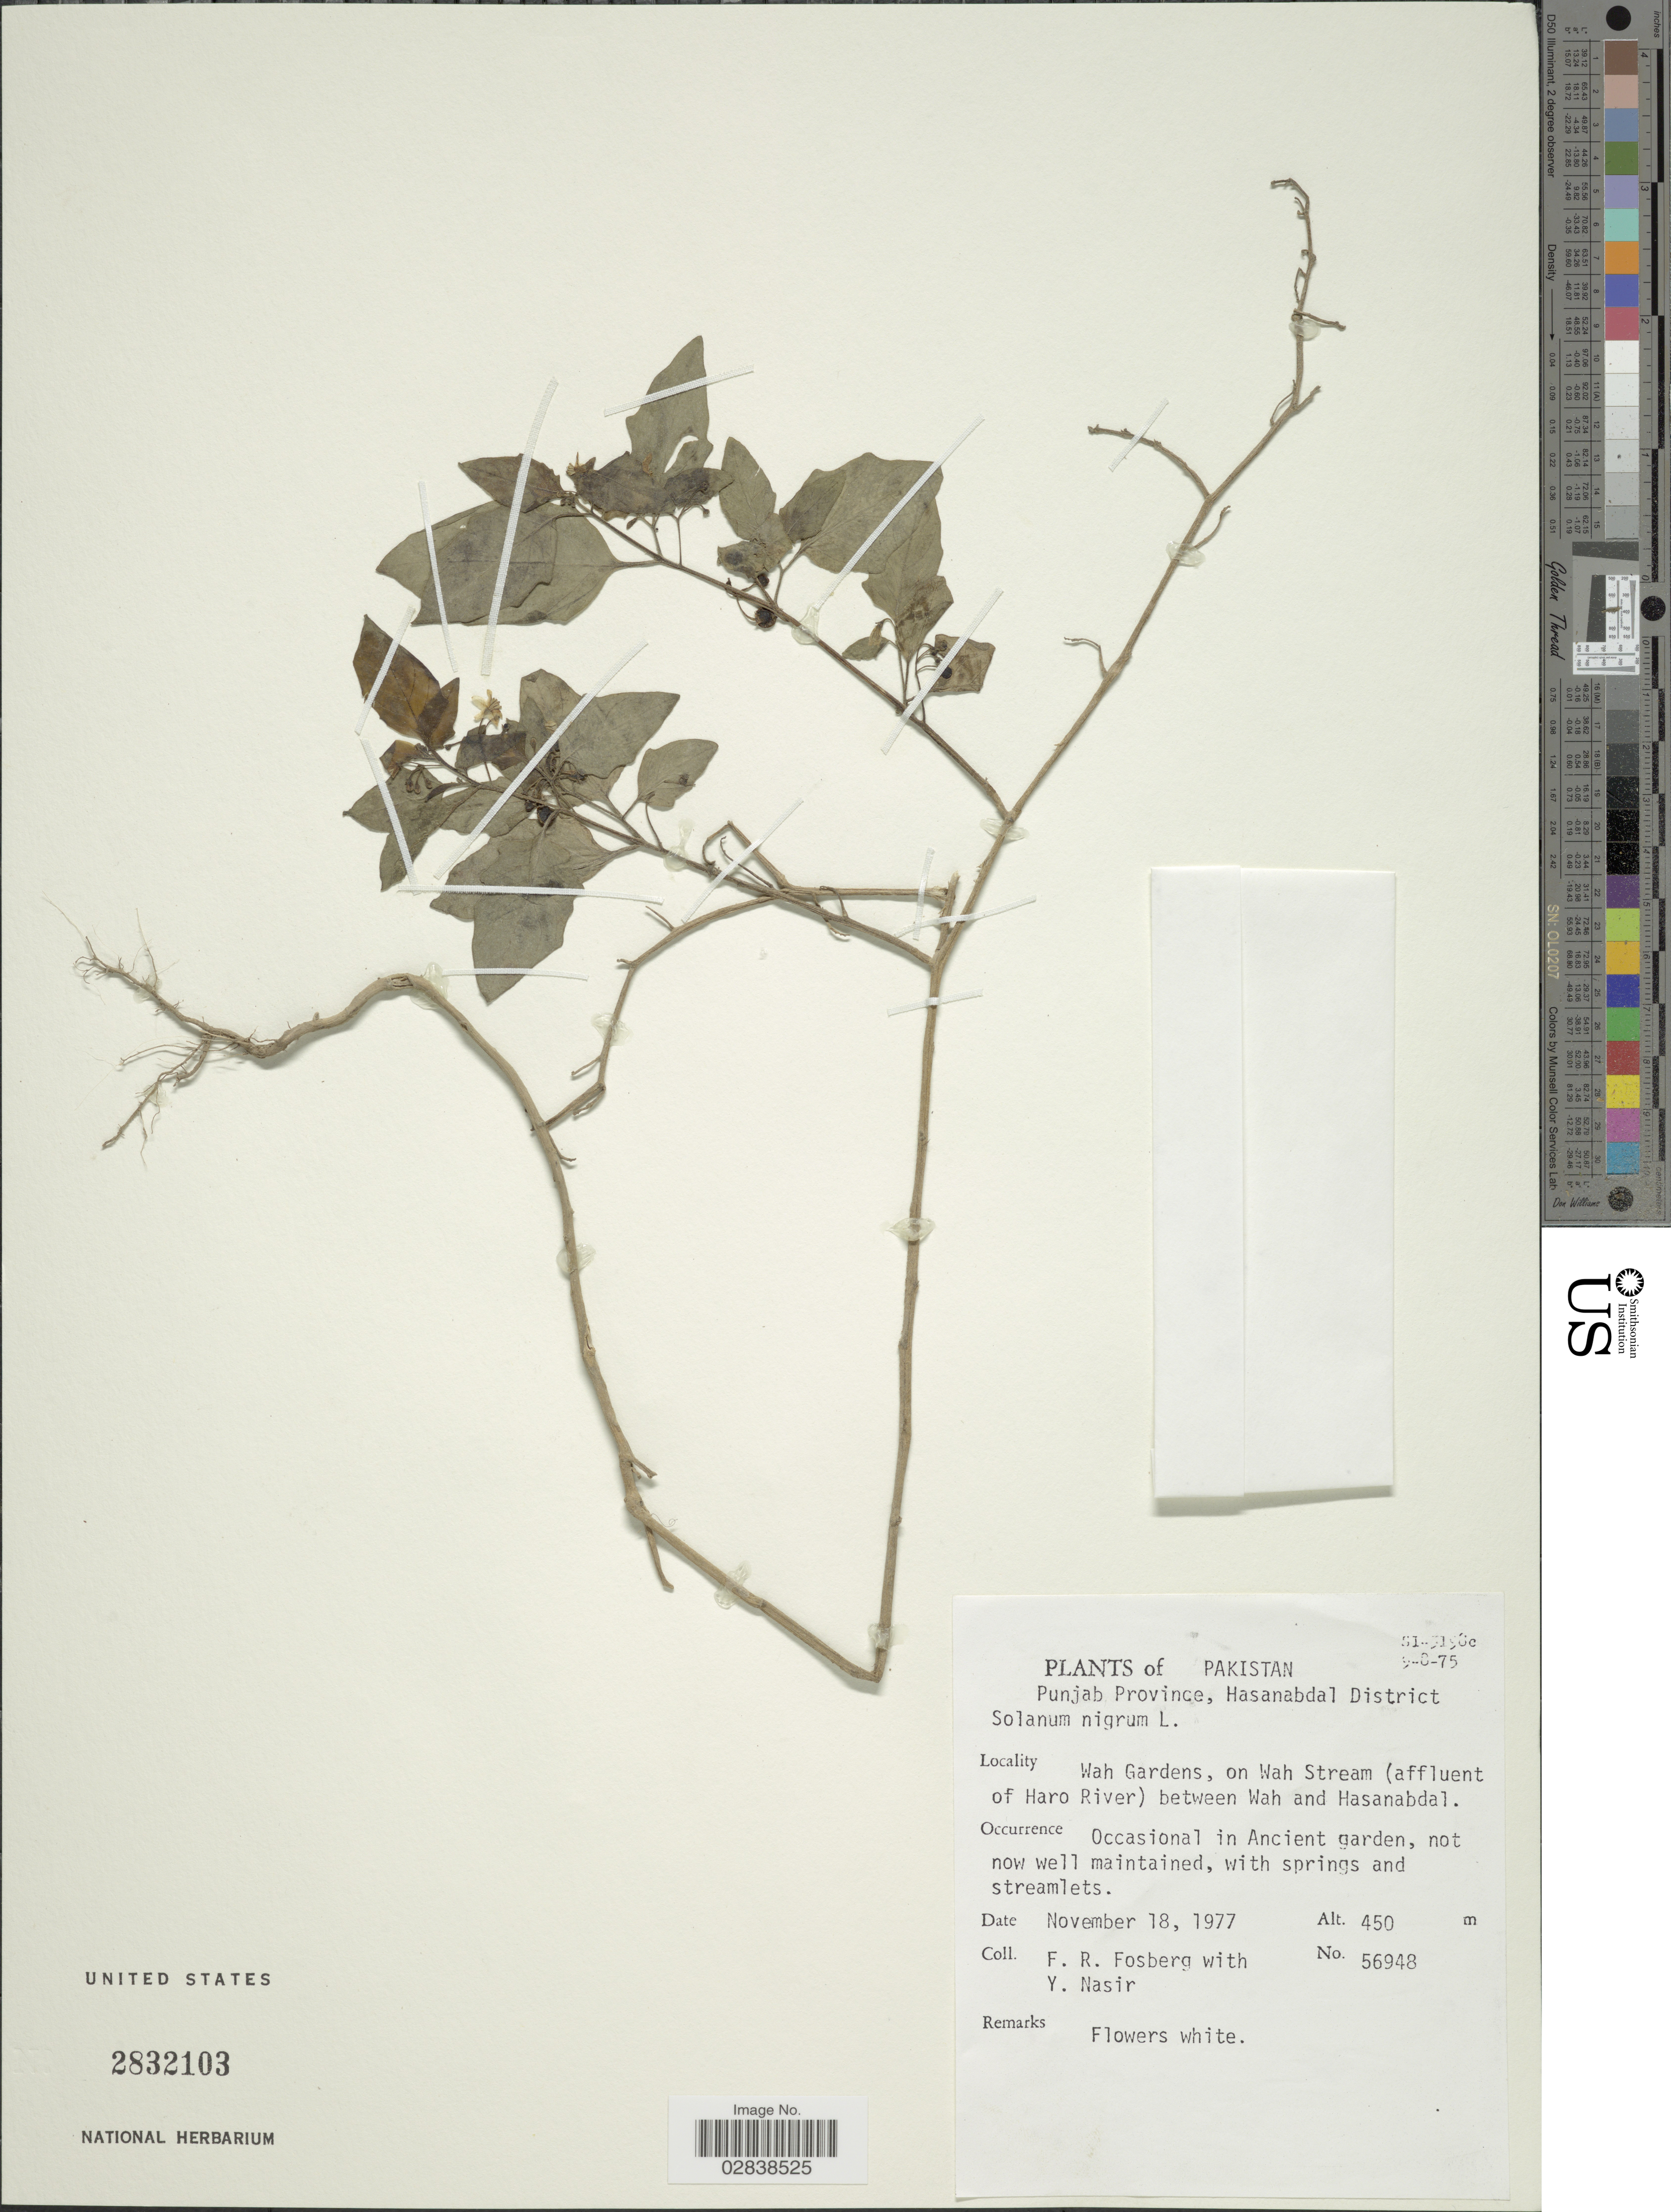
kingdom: Plantae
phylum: Tracheophyta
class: Magnoliopsida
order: Solanales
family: Solanaceae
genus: Solanum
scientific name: Solanum nigrum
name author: L.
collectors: F. R. Fosberg & Y. Nasir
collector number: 56948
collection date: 1977-11-18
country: Pakistan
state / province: Punjab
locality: Punjab Province, Hasanabdal District, Wah Gardens, on Wah Stream (affluent of Haro River) between Wah and Hasanabdal.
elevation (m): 450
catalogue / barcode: US 2832103